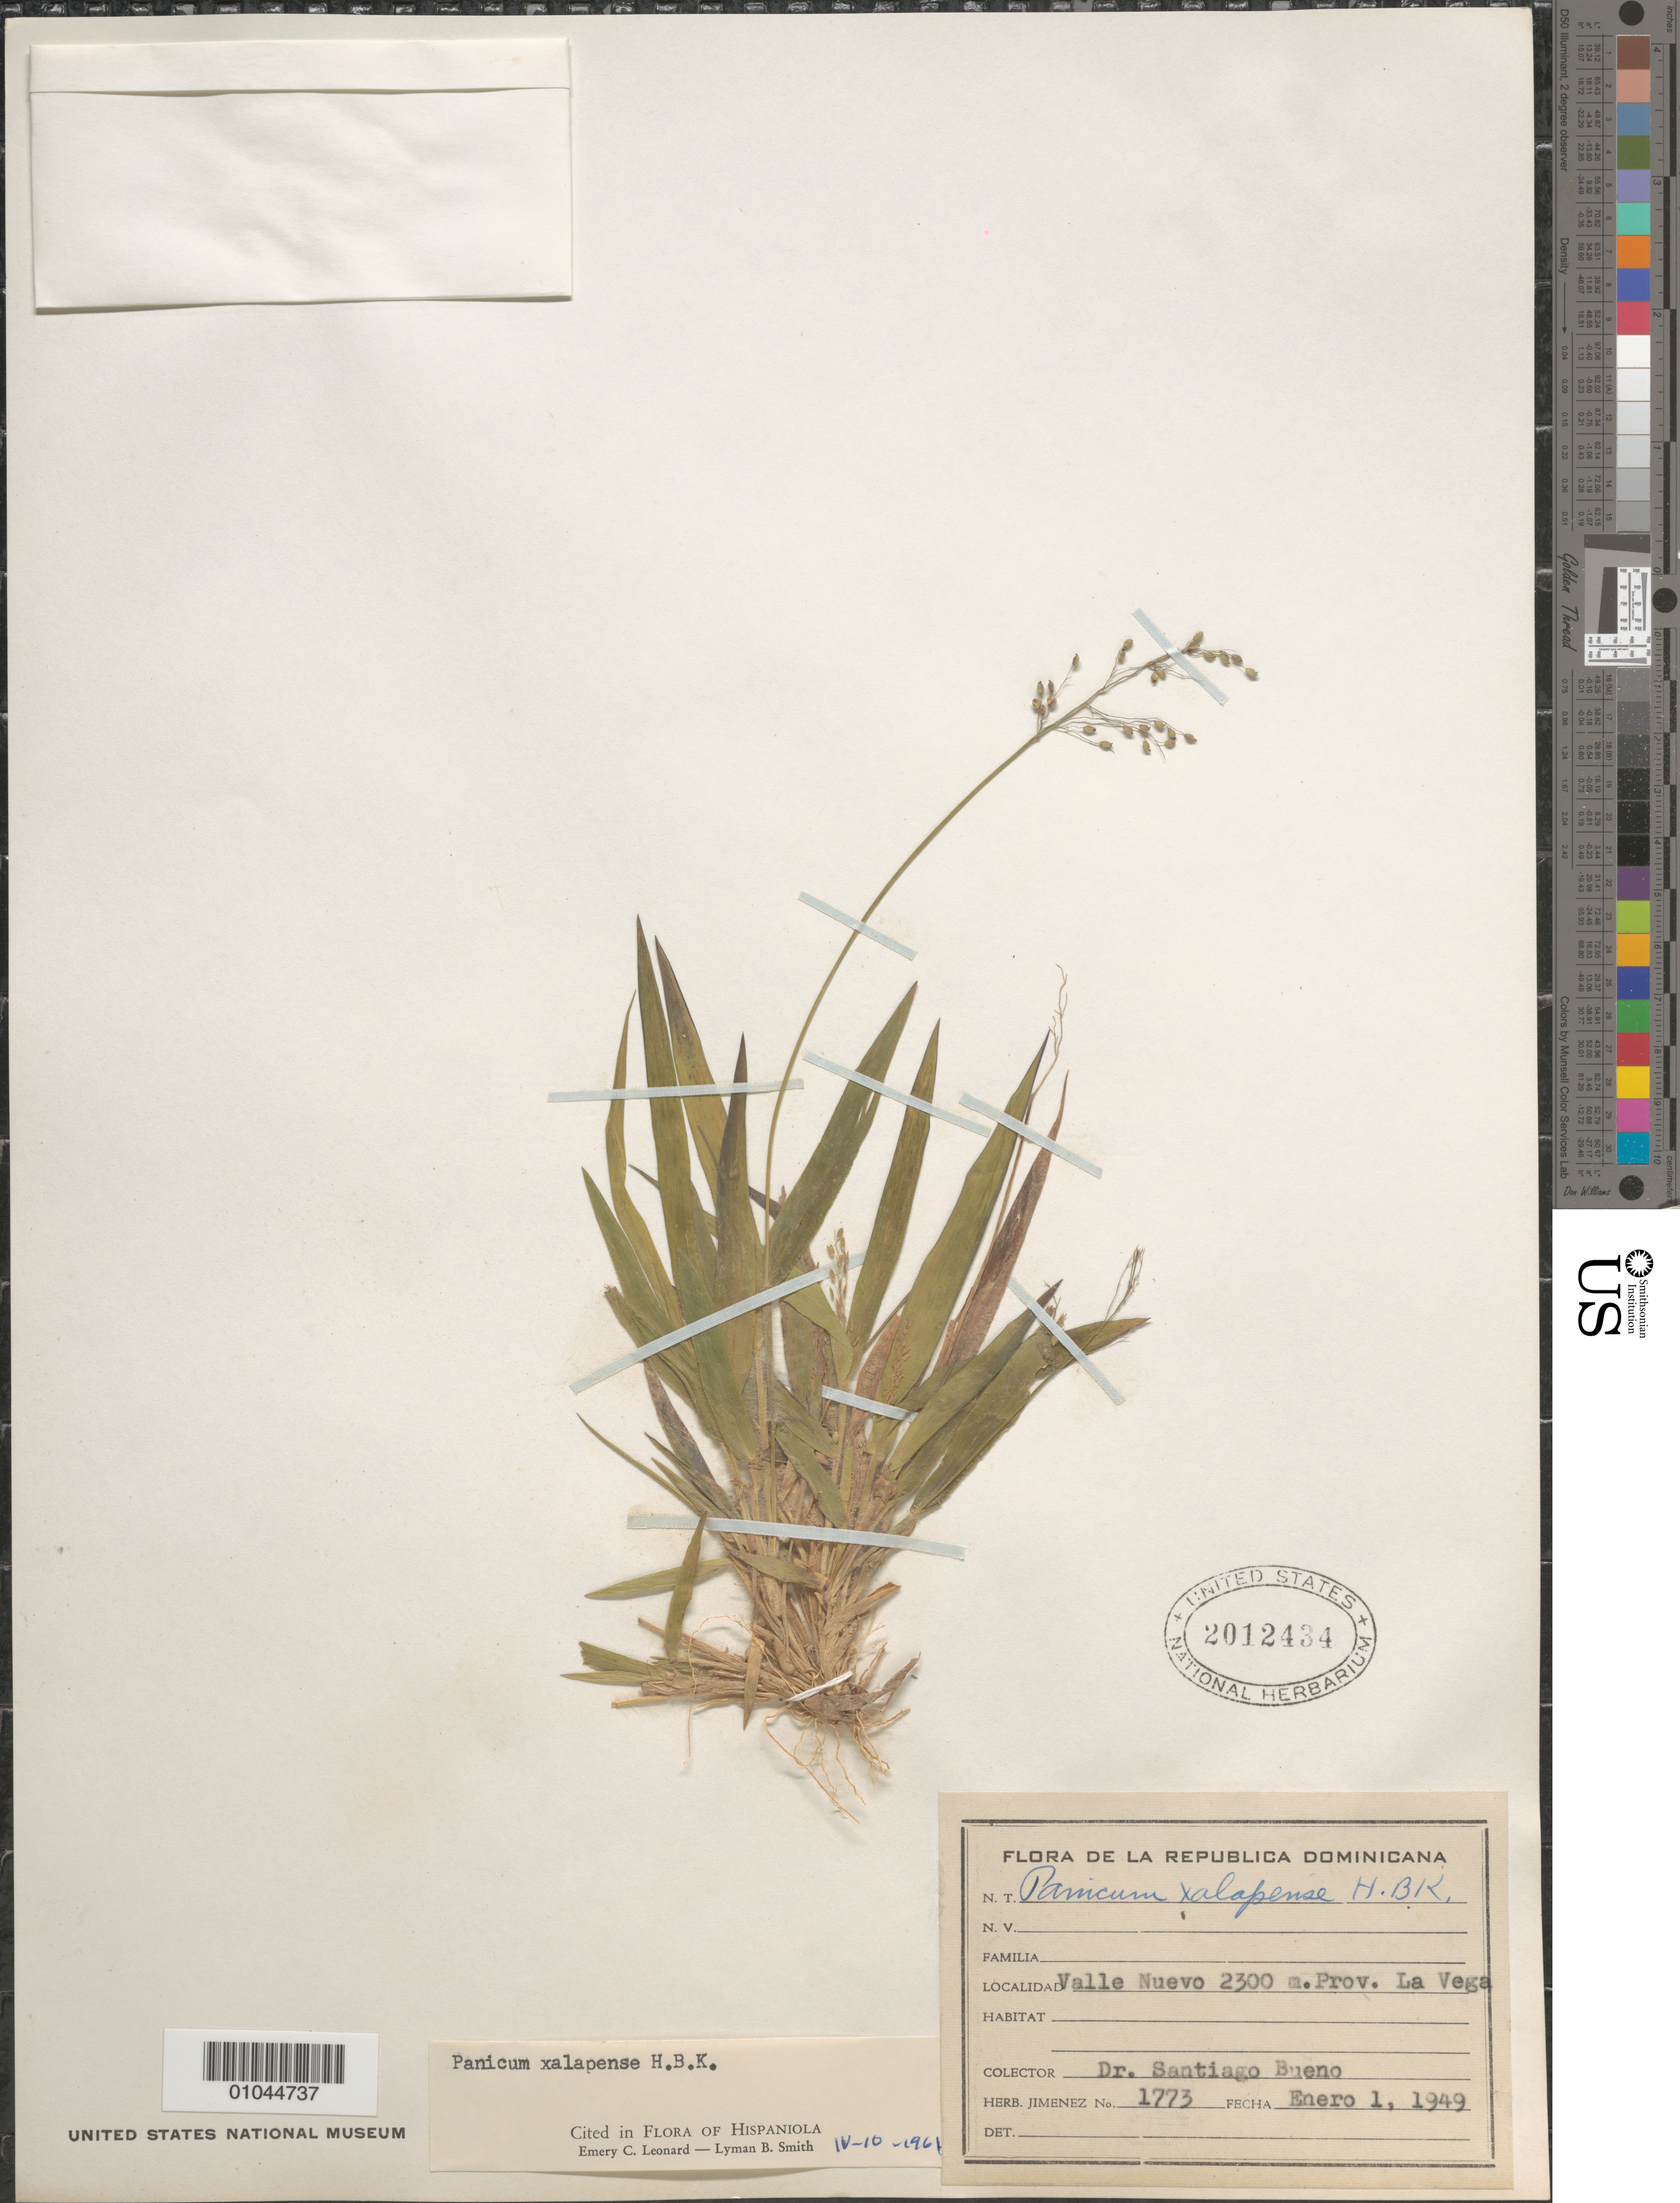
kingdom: Plantae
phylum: Tracheophyta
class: Liliopsida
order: Poales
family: Poaceae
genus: Panicum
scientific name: Panicum xalapense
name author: Kunth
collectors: S. Bueno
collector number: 1773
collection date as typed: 01 Jan 1949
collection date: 1949-01-01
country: Dominican Republic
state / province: La Vega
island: Hispaniola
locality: Valle Nuevo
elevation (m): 2300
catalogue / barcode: US 2012434